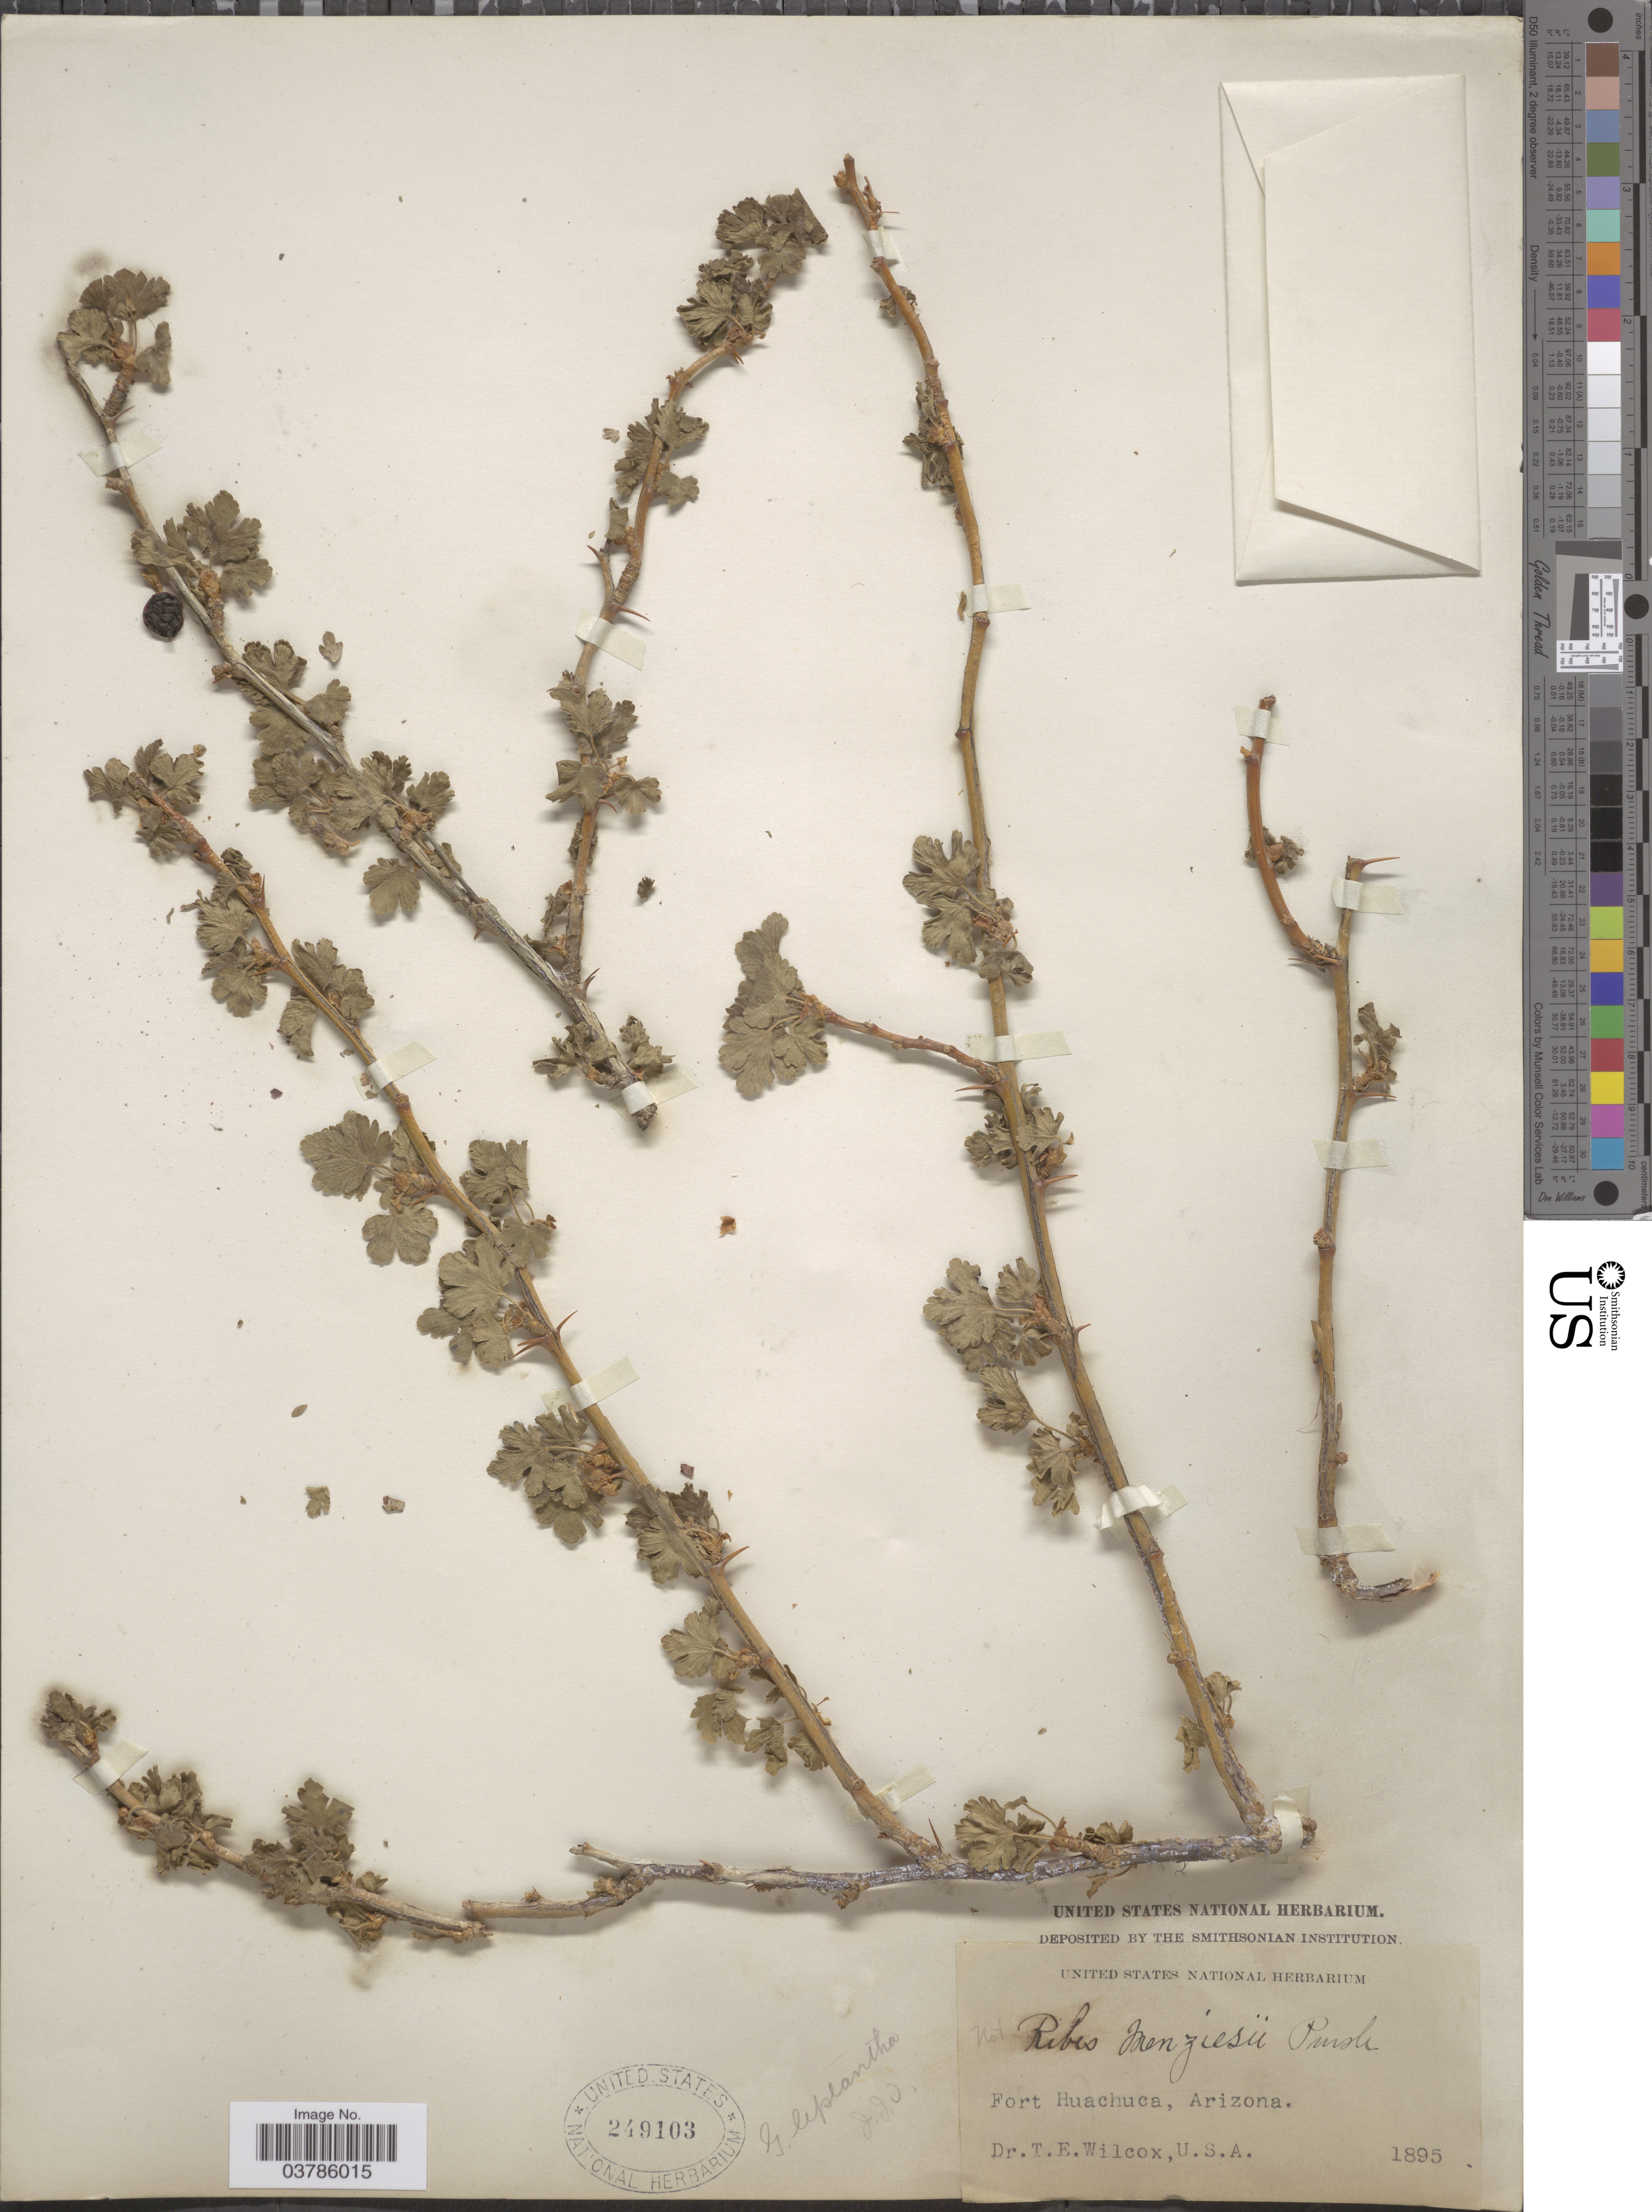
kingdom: Plantae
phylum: Tracheophyta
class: Magnoliopsida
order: Saxifragales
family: Grossulariaceae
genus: Ribes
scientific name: Ribes sp.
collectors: T. E. Wilcox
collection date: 1895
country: United States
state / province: Arizona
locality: Fort Huachuca.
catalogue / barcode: US 249103